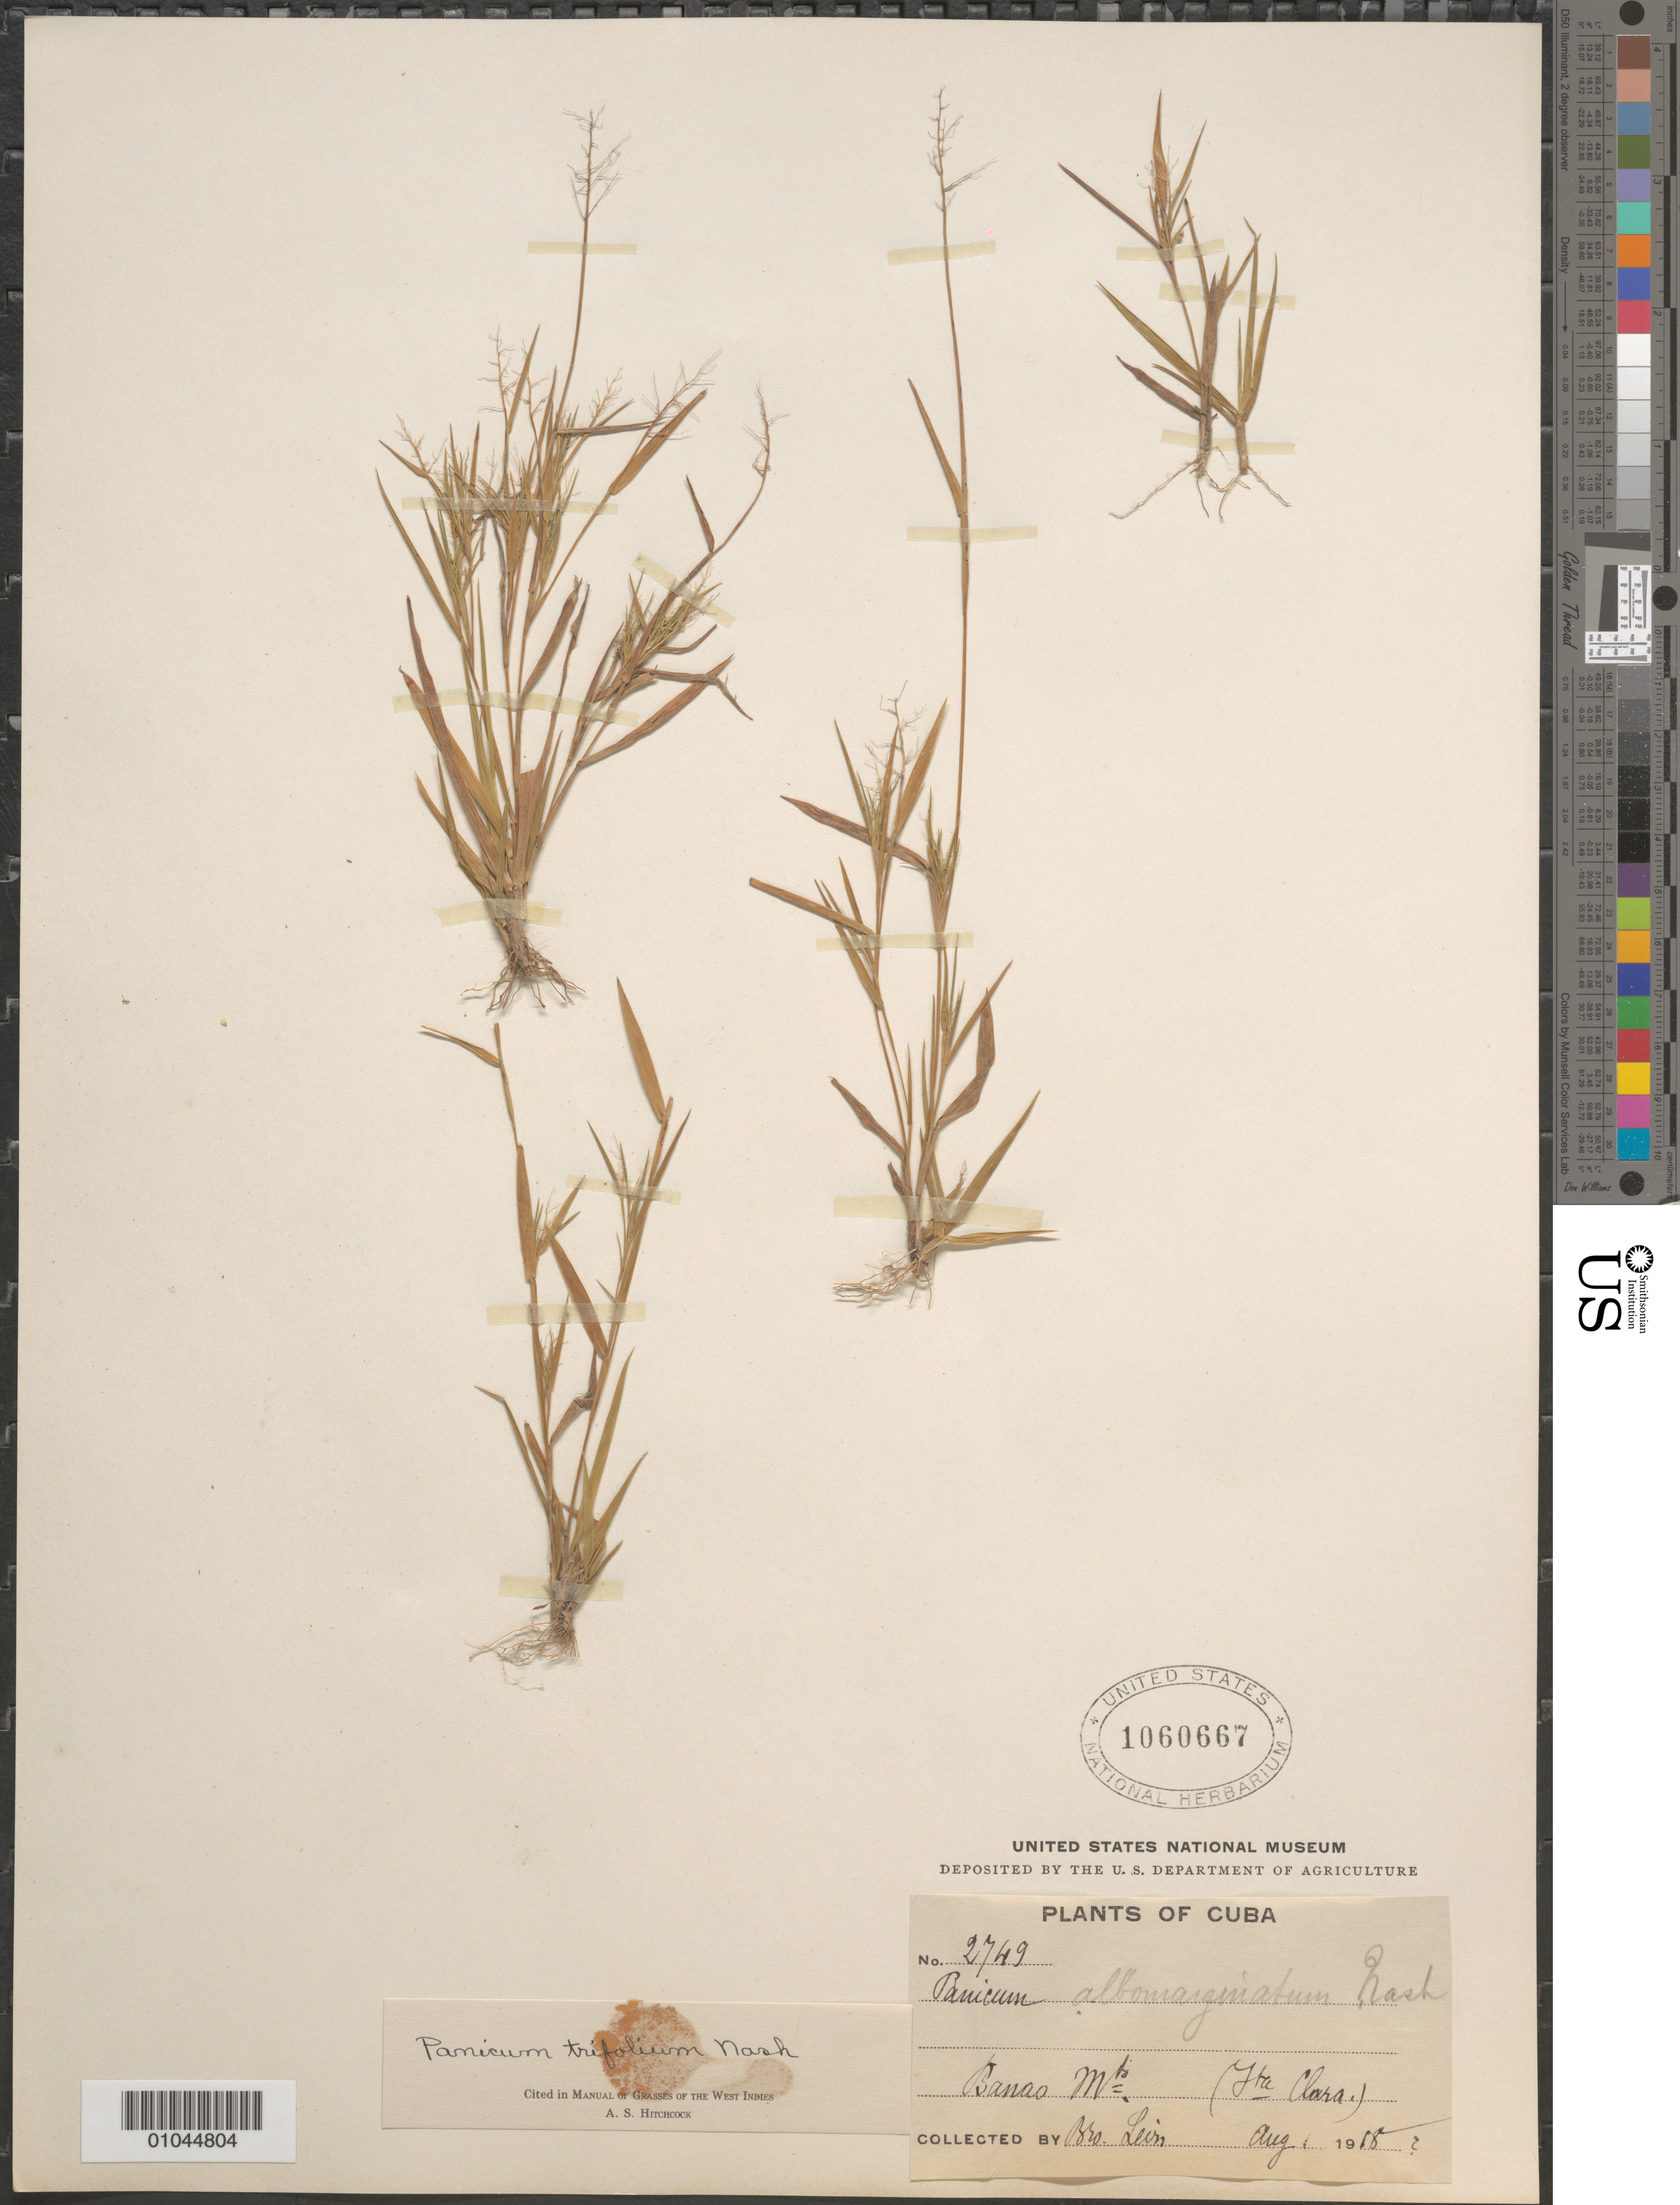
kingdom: Plantae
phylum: Tracheophyta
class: Liliopsida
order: Poales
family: Poaceae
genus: Panicum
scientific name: Panicum trifolium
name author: Nash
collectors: Bro. León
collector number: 2749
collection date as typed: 01 Aug 1918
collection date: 1918-08-01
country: Cuba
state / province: Villa Clara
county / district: Santa Clara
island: Cuba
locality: Banao Mts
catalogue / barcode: US 1060667